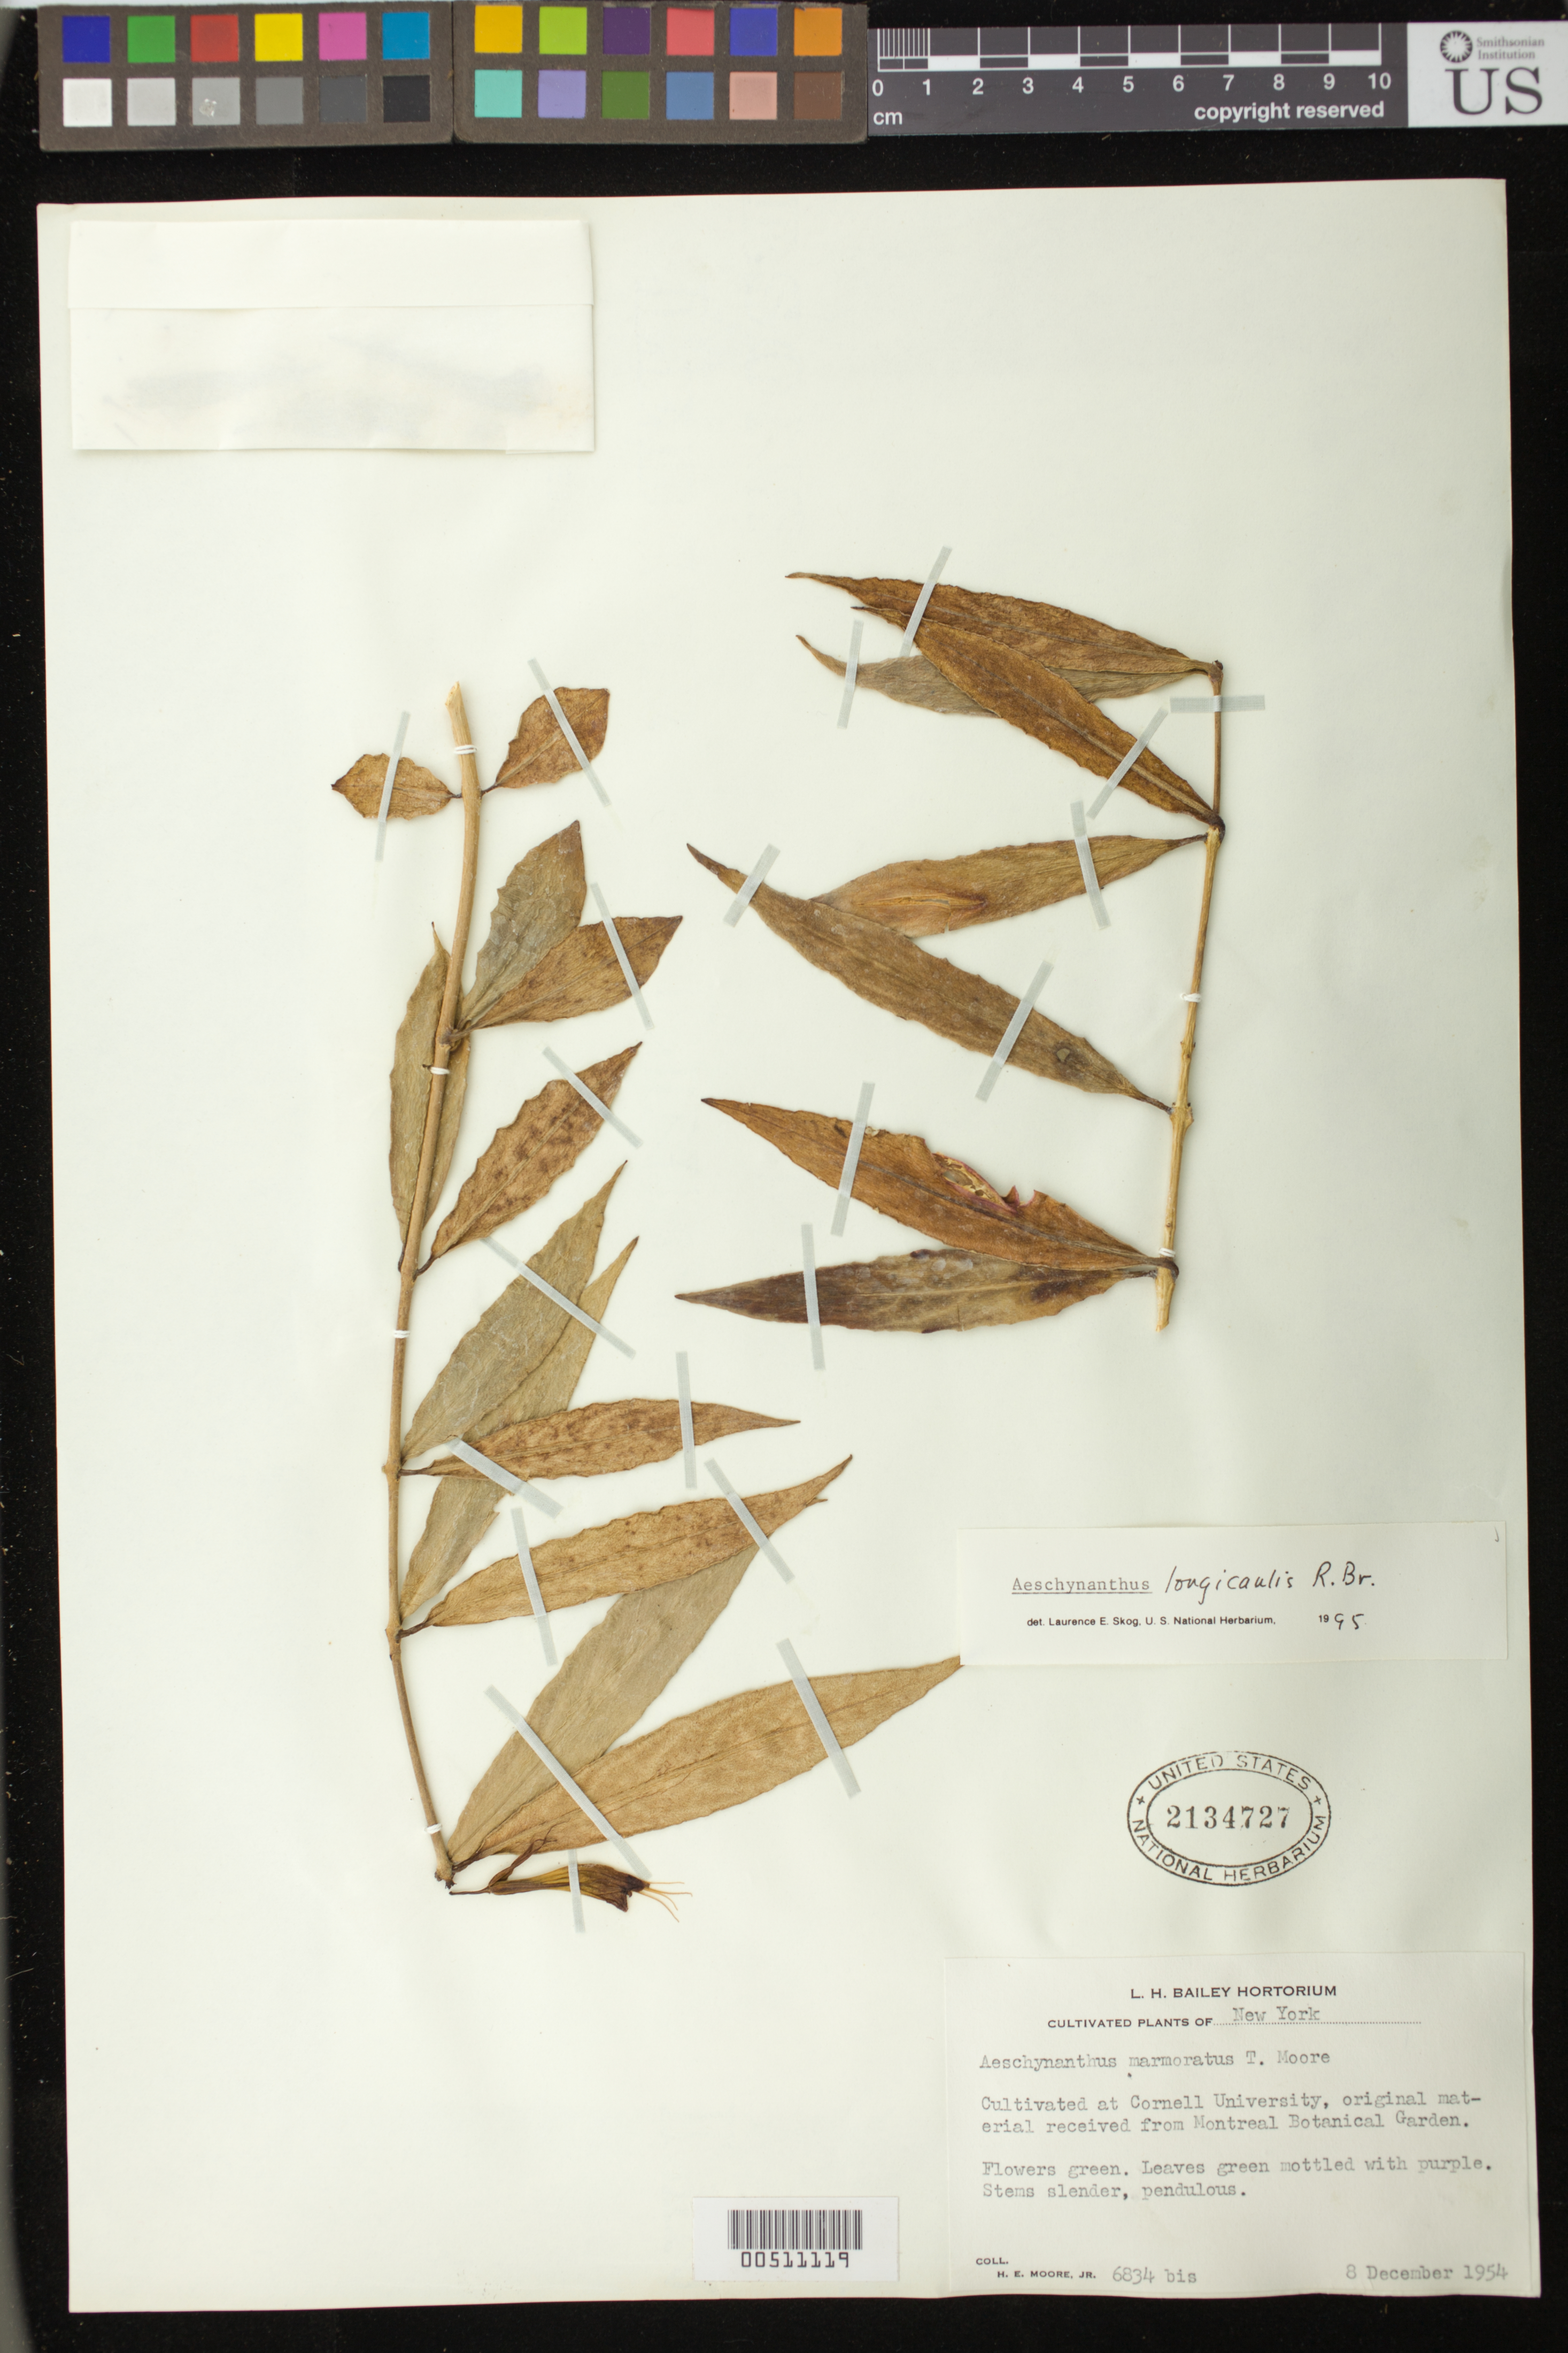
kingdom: Plantae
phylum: Tracheophyta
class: Magnoliopsida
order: Lamiales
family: Gesneriaceae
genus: Aeschynanthus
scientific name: Aeschynanthus longicaulis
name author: Wall. ex R. Br.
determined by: Skog, Laurence E.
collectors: H. E. Moore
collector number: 6834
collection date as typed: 08 Dec 1954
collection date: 1954-12-08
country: United States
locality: U.S.A., New York, Cornell University, Montreal Botanical Garden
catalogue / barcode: US 2134727